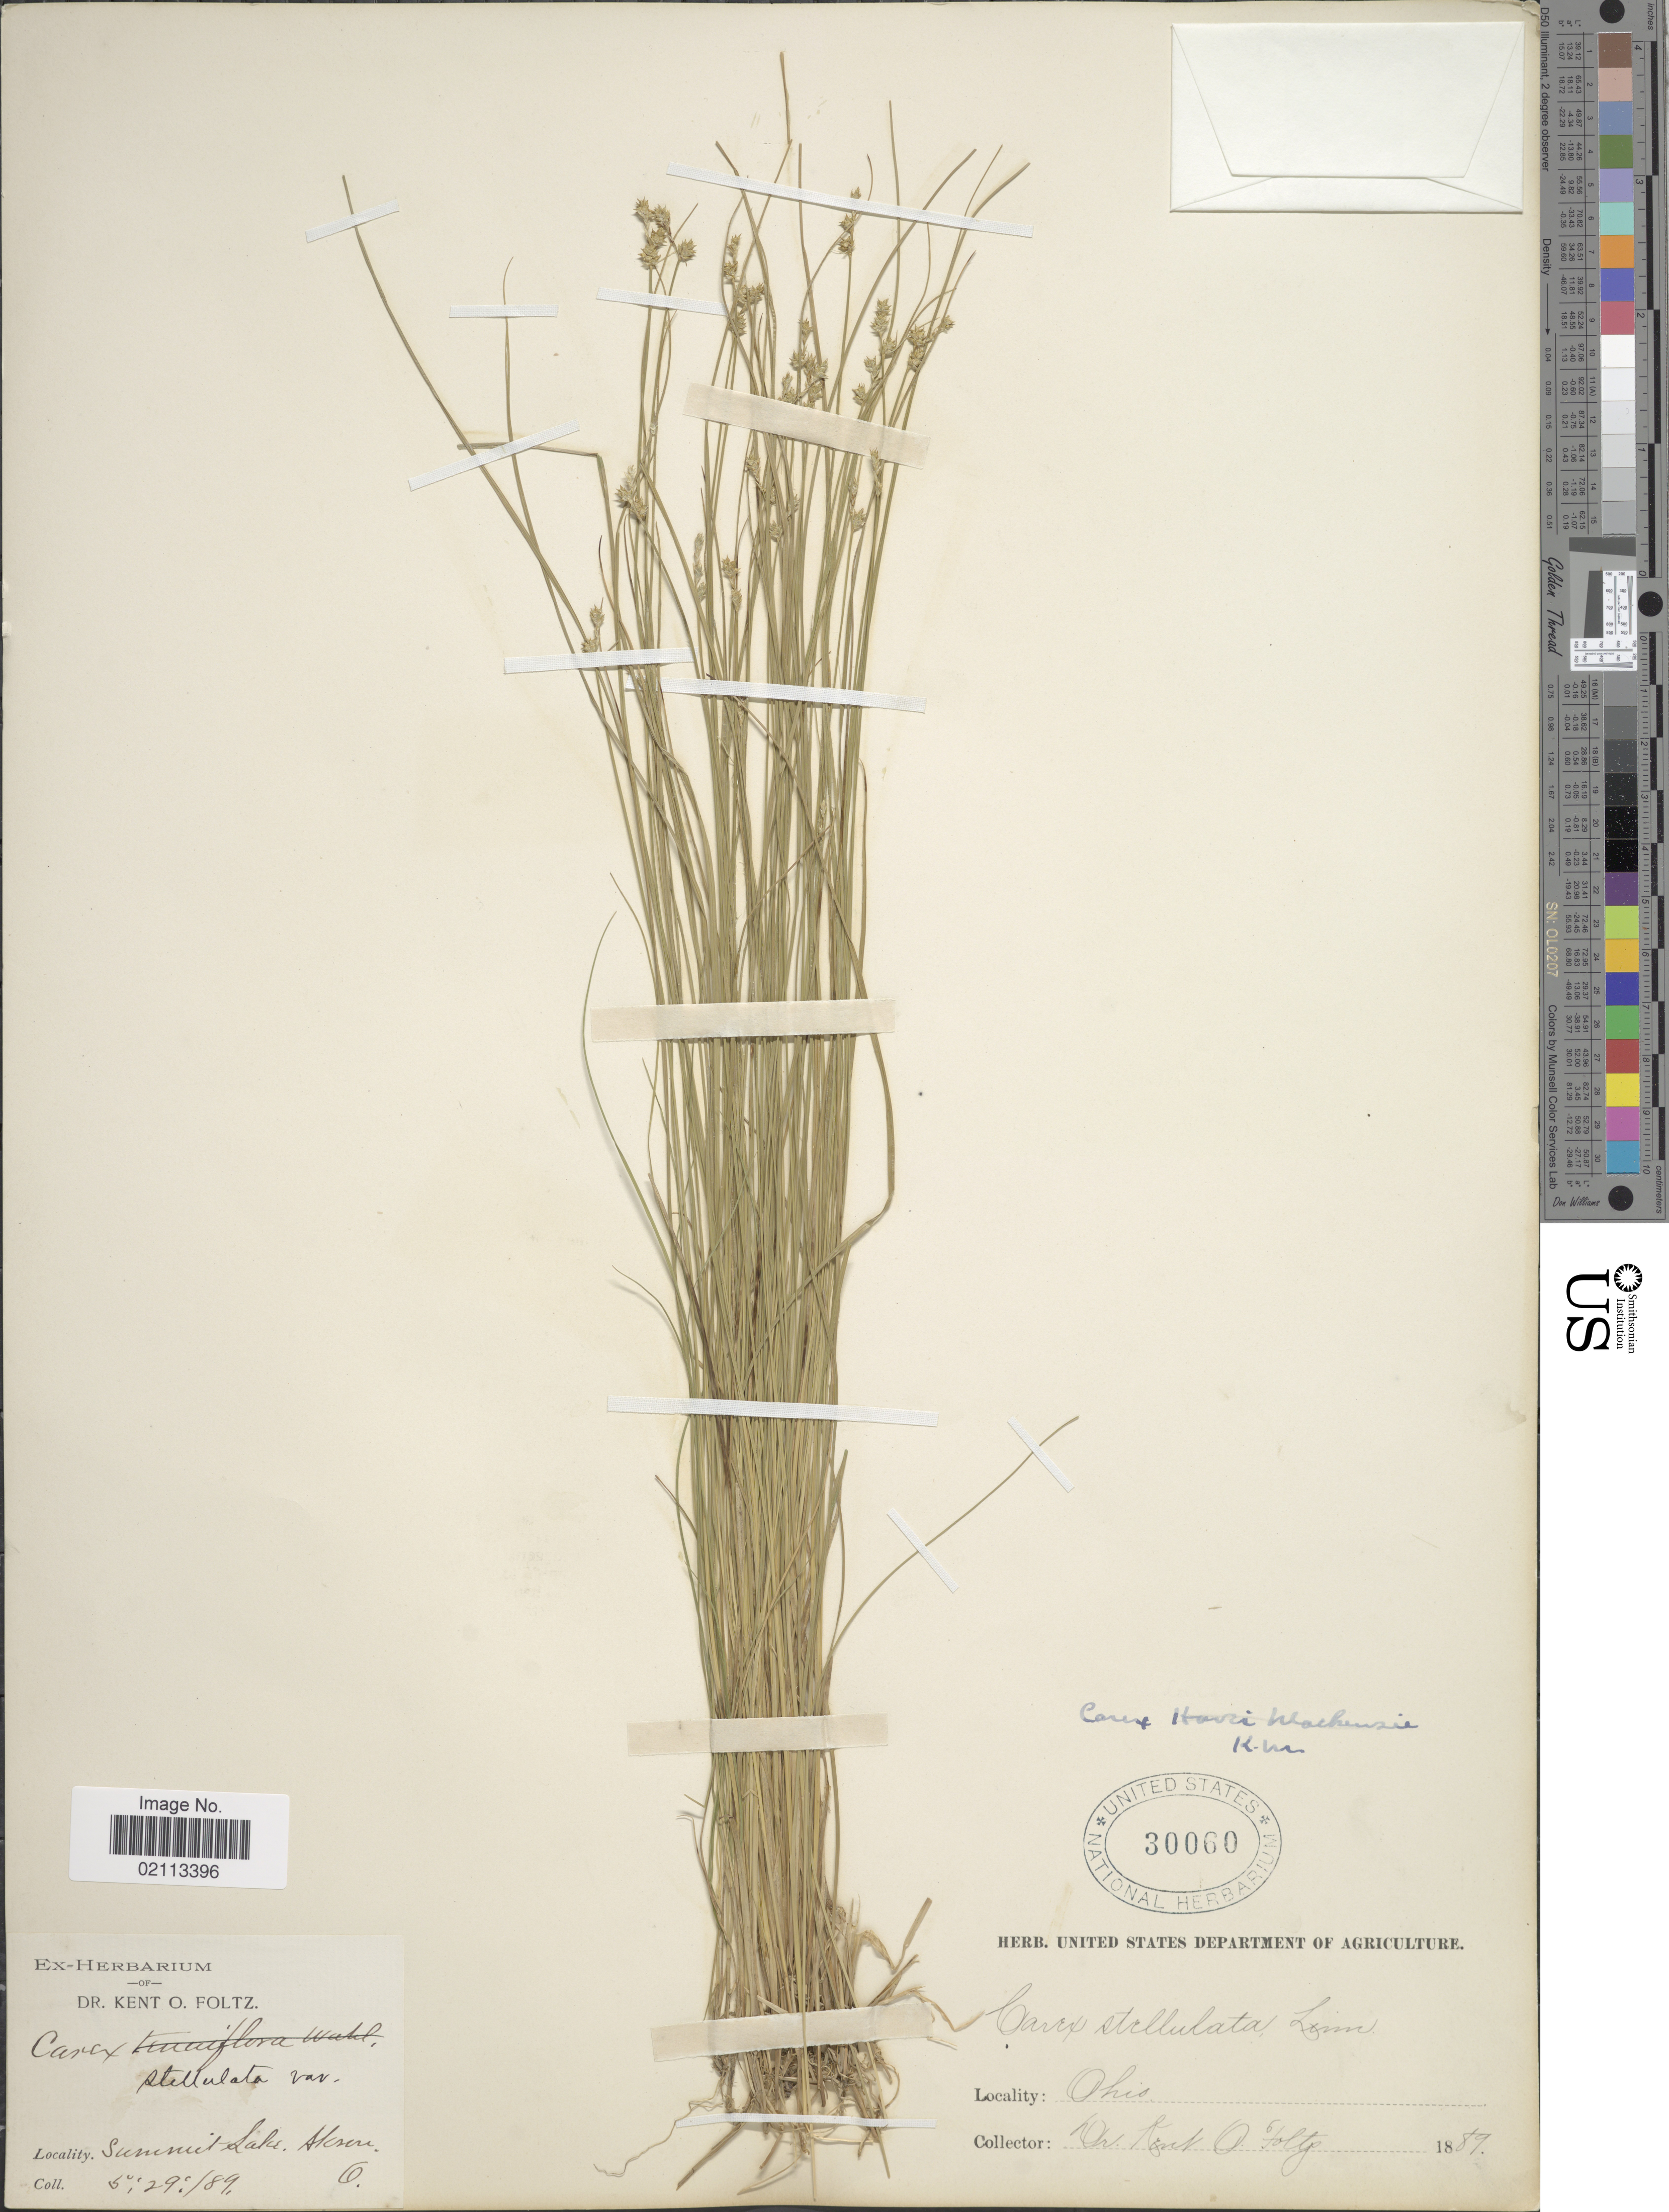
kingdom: Plantae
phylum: Tracheophyta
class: Liliopsida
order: Poales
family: Cyperaceae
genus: Carex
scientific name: Carex howei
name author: Mack.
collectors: K. Foltz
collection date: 1889-05-29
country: United States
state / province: Ohio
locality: Summit Lake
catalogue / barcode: US 30060